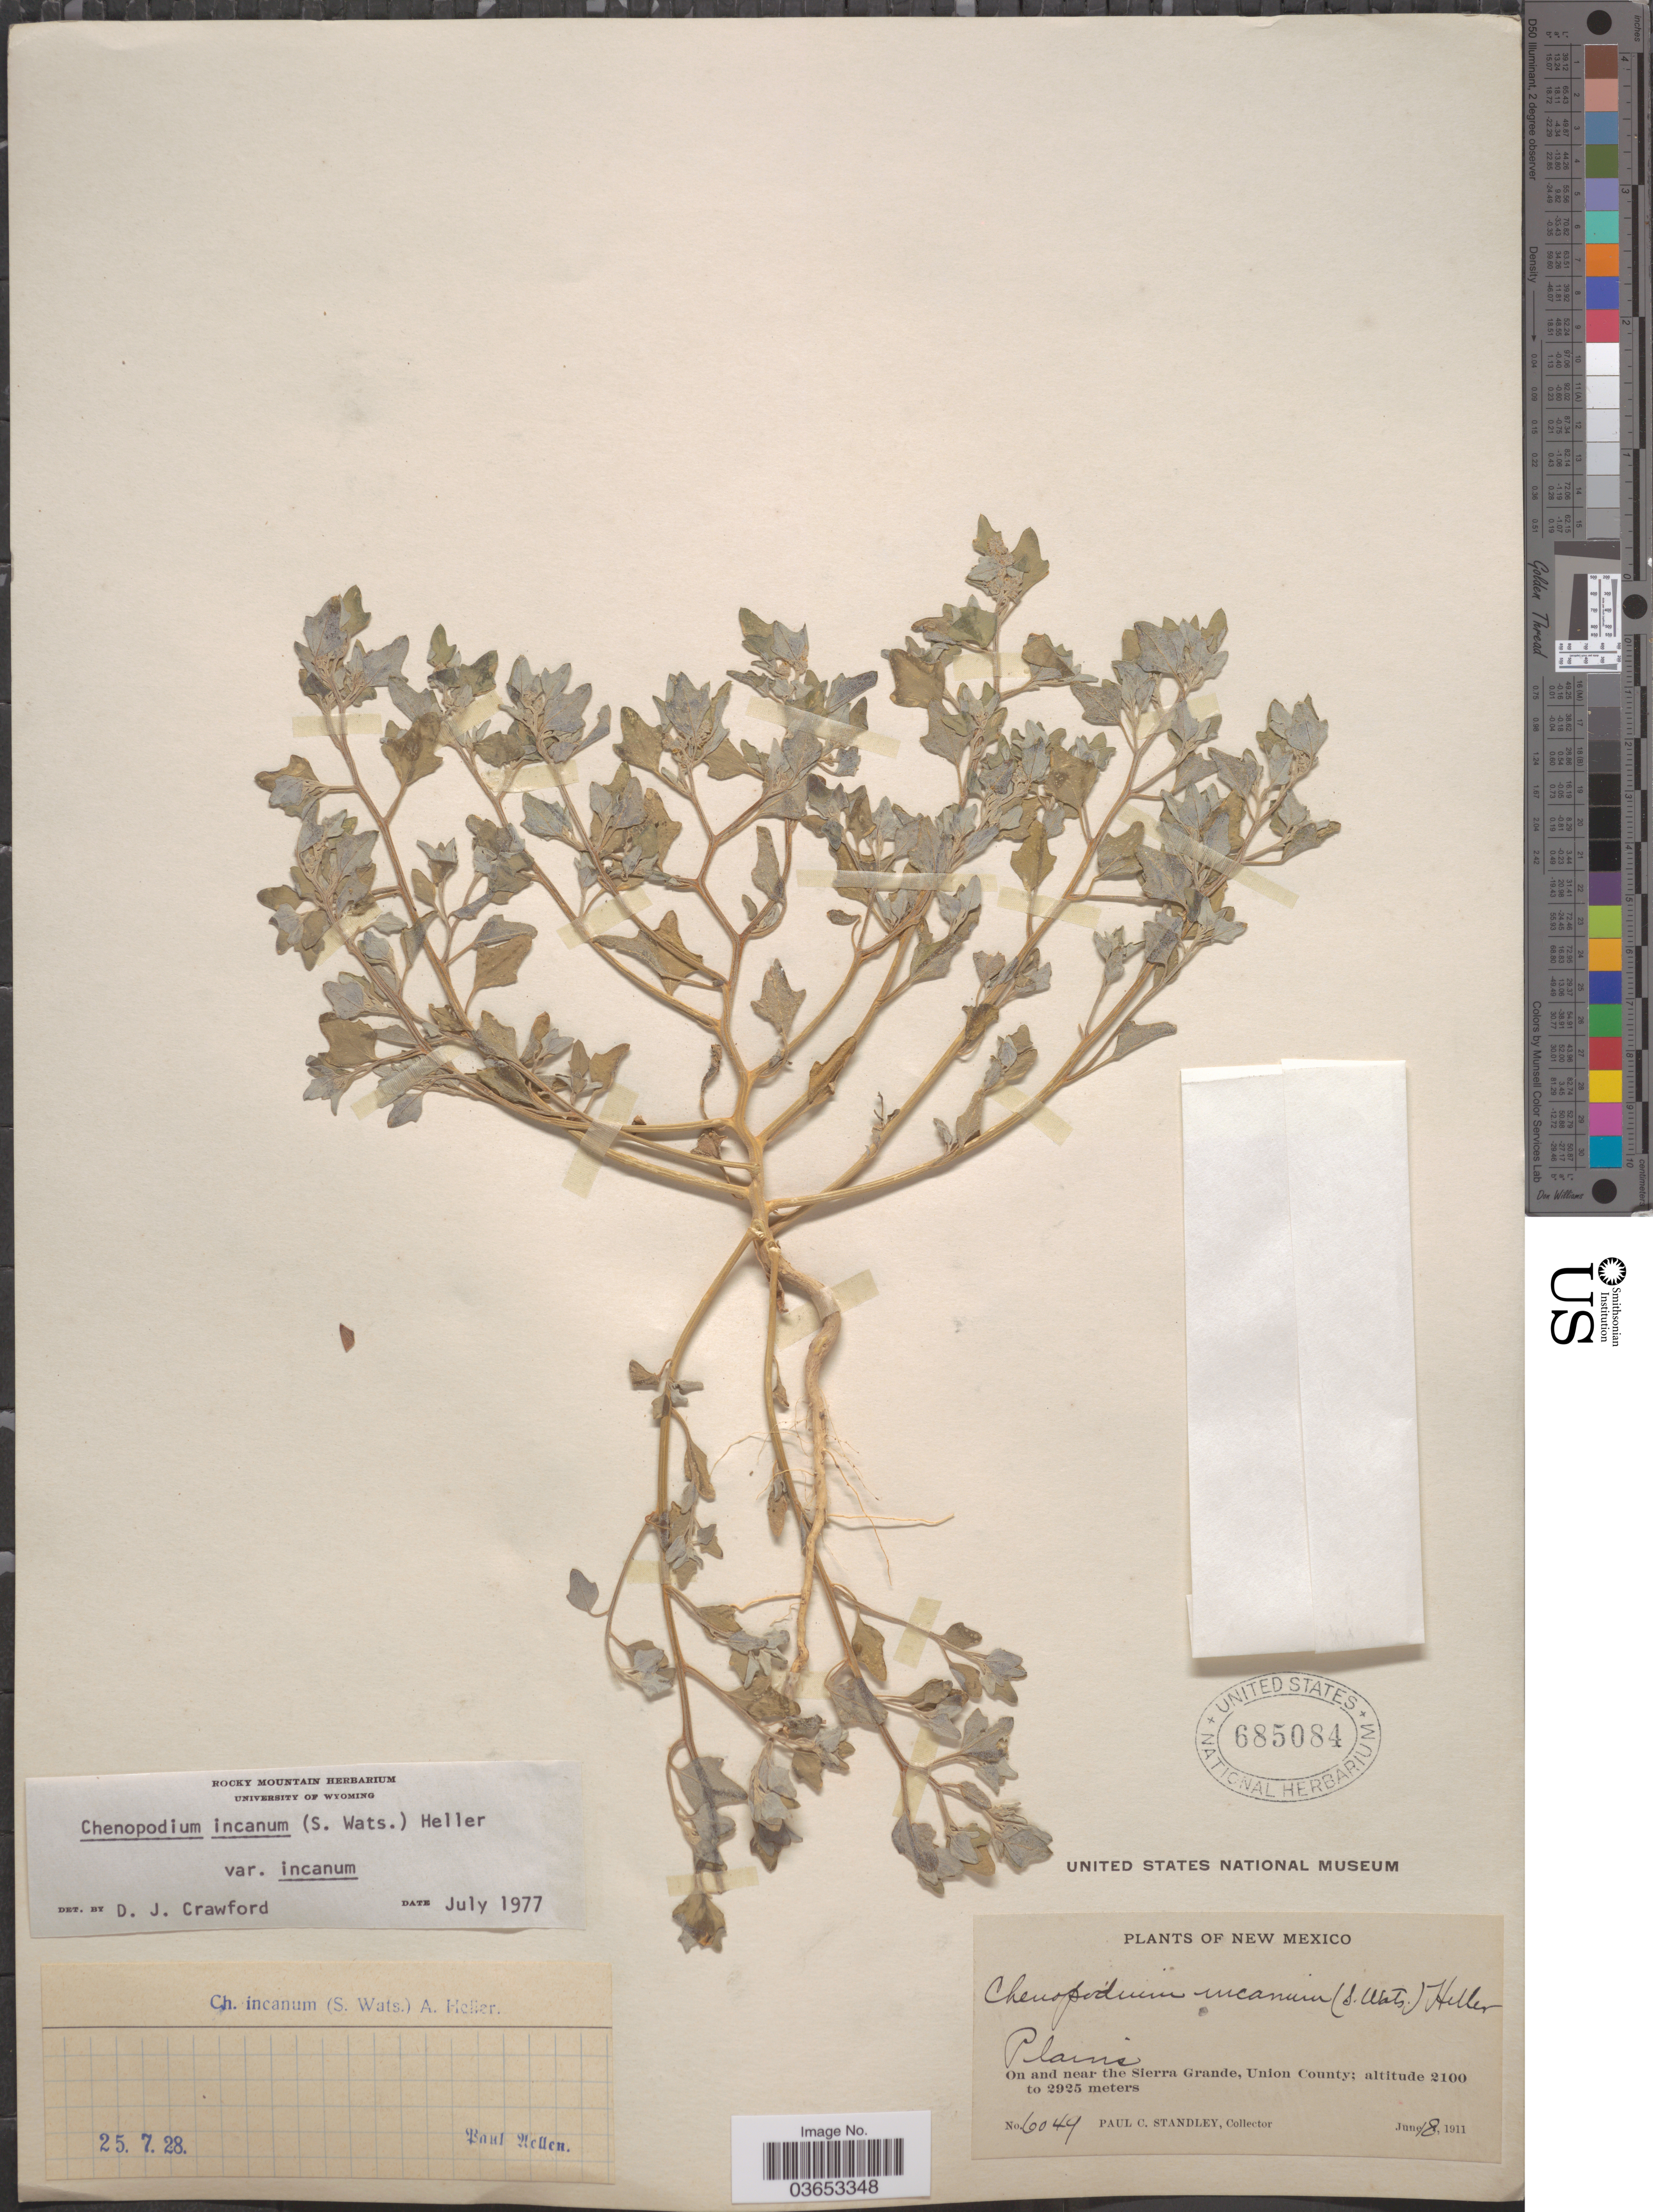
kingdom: Plantae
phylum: Tracheophyta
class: Magnoliopsida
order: Caryophyllales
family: Amaranthaceae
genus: Chenopodium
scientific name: Chenopodium incanum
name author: (S. Watson) A. Heller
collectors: P. C. Standley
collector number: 6049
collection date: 1911-06-18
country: United States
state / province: New Mexico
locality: On and near the Sierra Grande, Union County.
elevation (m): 2100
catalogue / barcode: US 685084